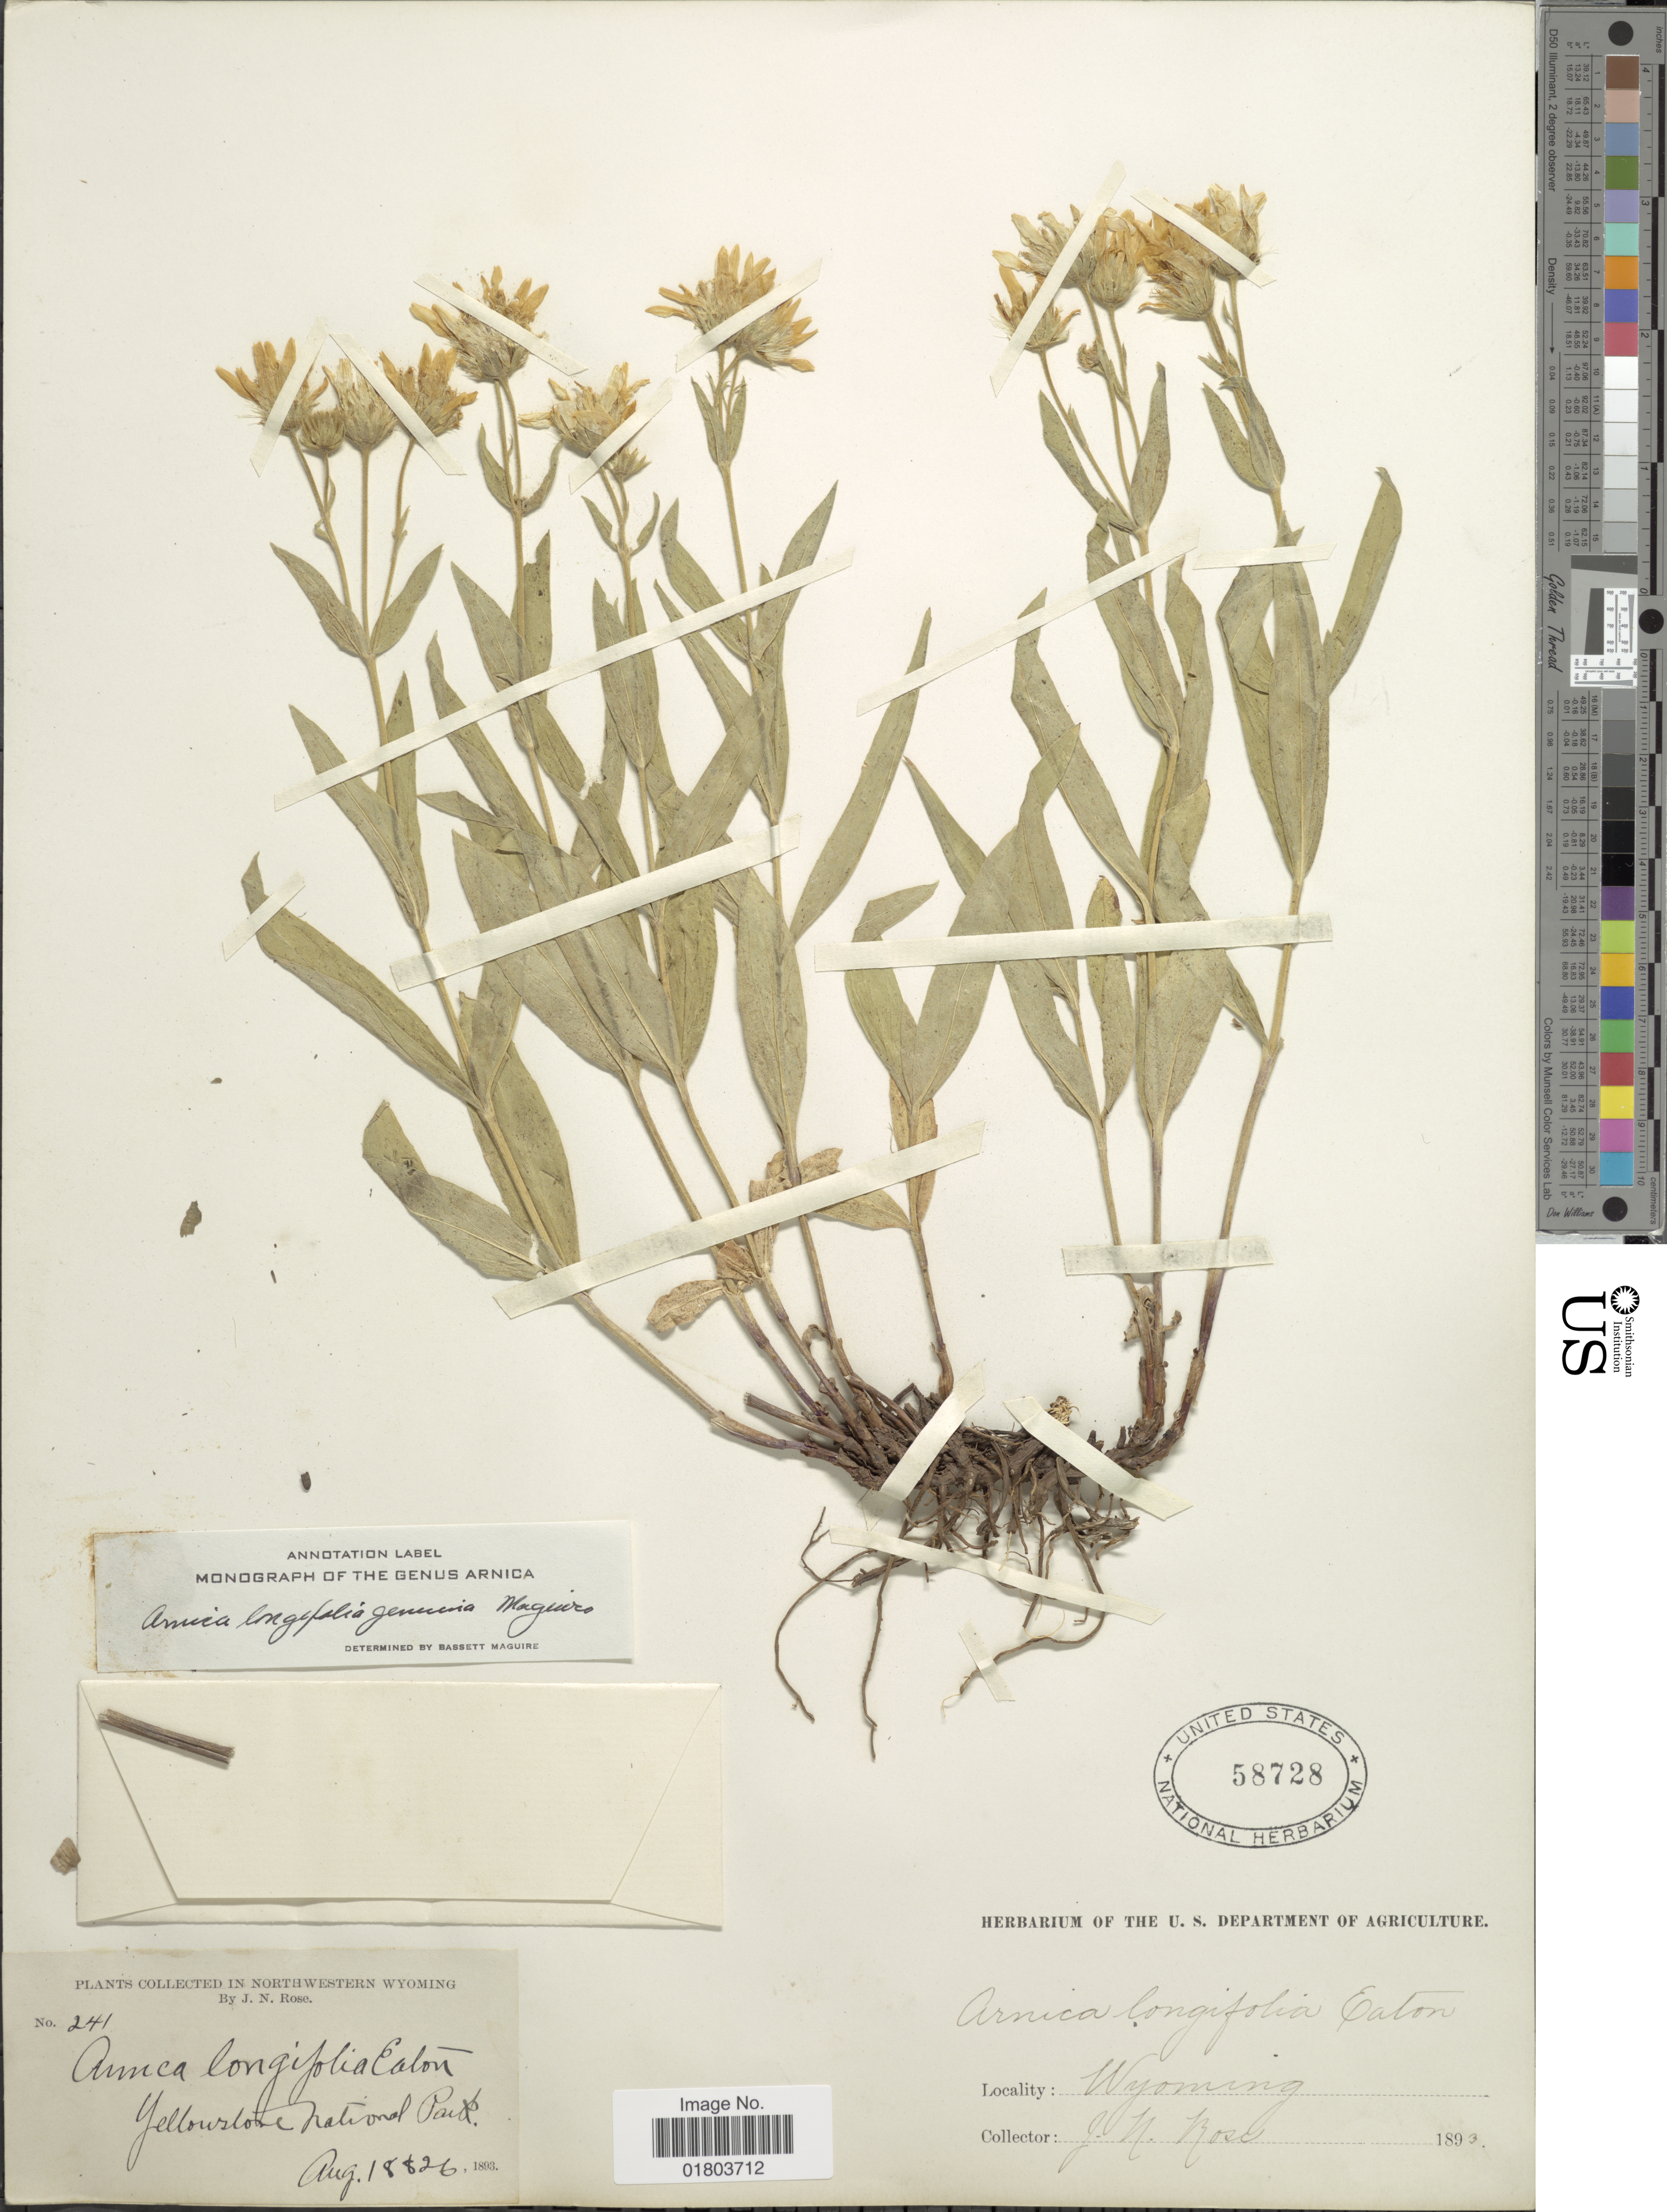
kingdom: Plantae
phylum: Tracheophyta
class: Magnoliopsida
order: Asterales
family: Asteraceae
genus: Arnica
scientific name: Arnica longifolia subsp. genuina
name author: Maguire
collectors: J. N. Rose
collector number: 241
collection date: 1893-08-18/1893-08-26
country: United States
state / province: Wyoming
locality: In Northwestern Wyoming, Yellowstone National Park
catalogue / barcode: US 58728